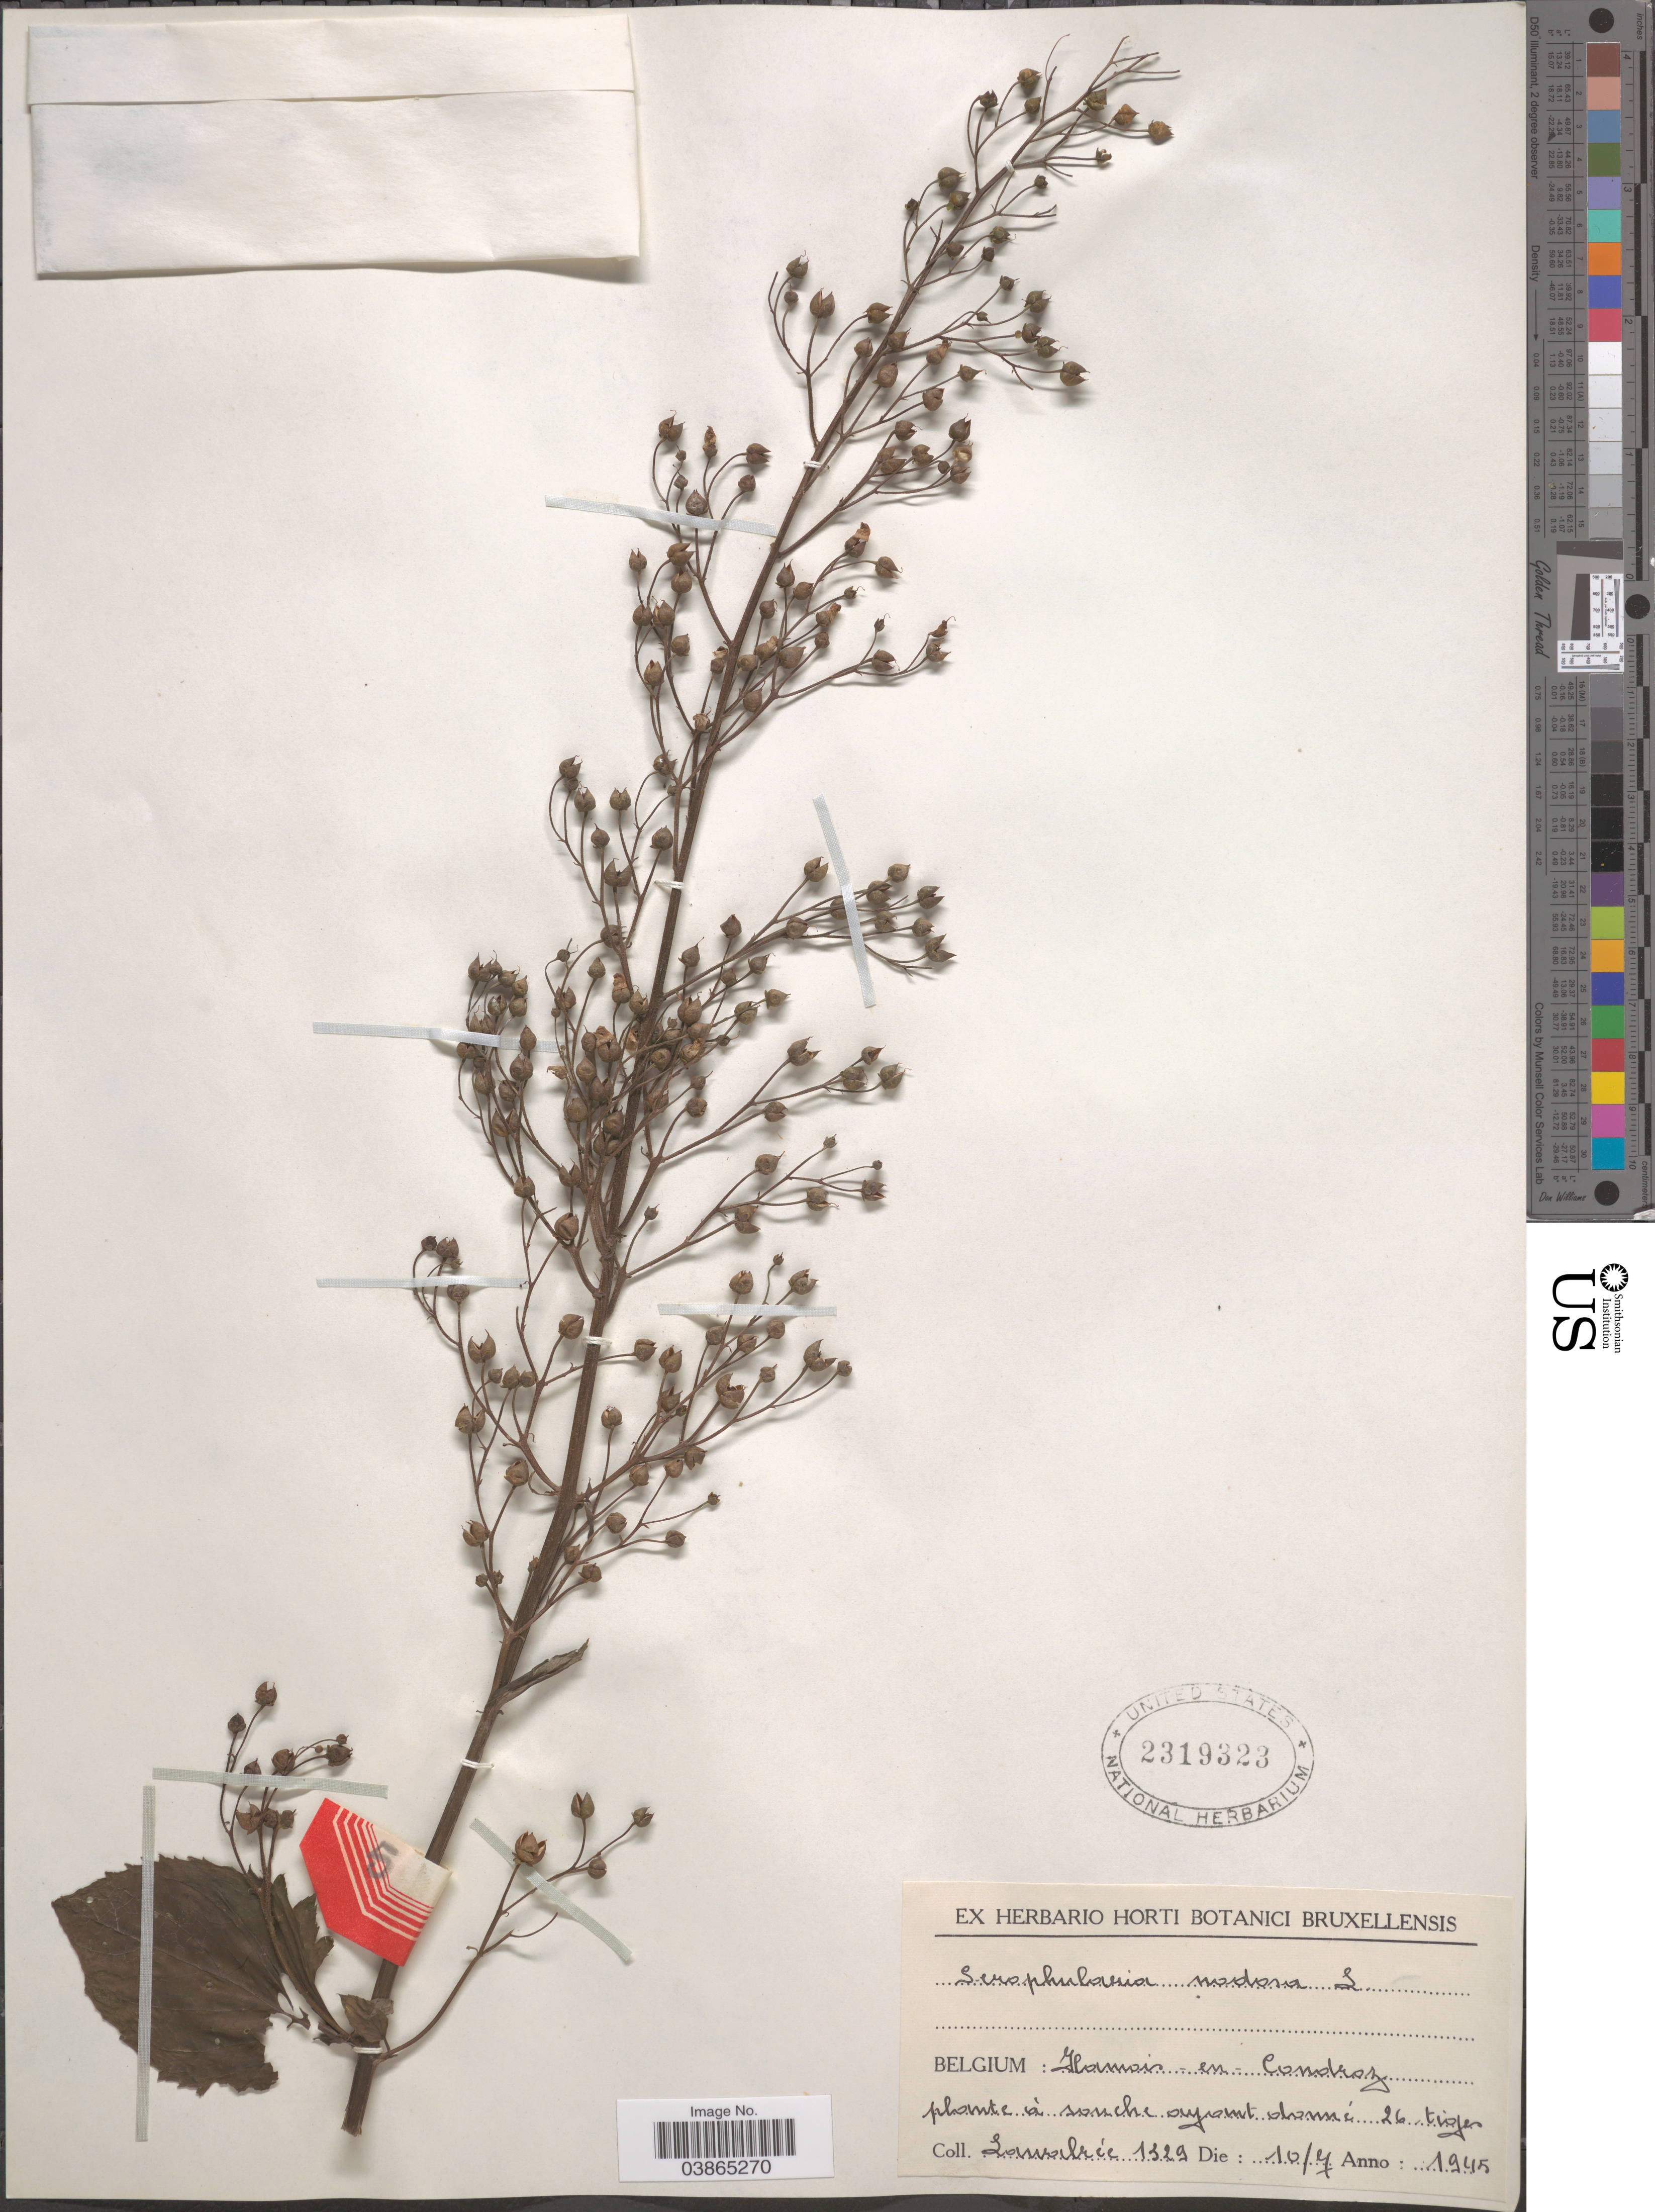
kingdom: Plantae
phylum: Tracheophyta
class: Magnoliopsida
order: Lamiales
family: Scrophulariaceae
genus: Scrophularia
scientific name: Scrophularia nodosa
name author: L.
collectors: Lawalrée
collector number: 1329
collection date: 1945-07-10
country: Belgium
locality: Hamois-en-Condroz plomte à souche ayant donné 26 tiges.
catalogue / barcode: US 2319323